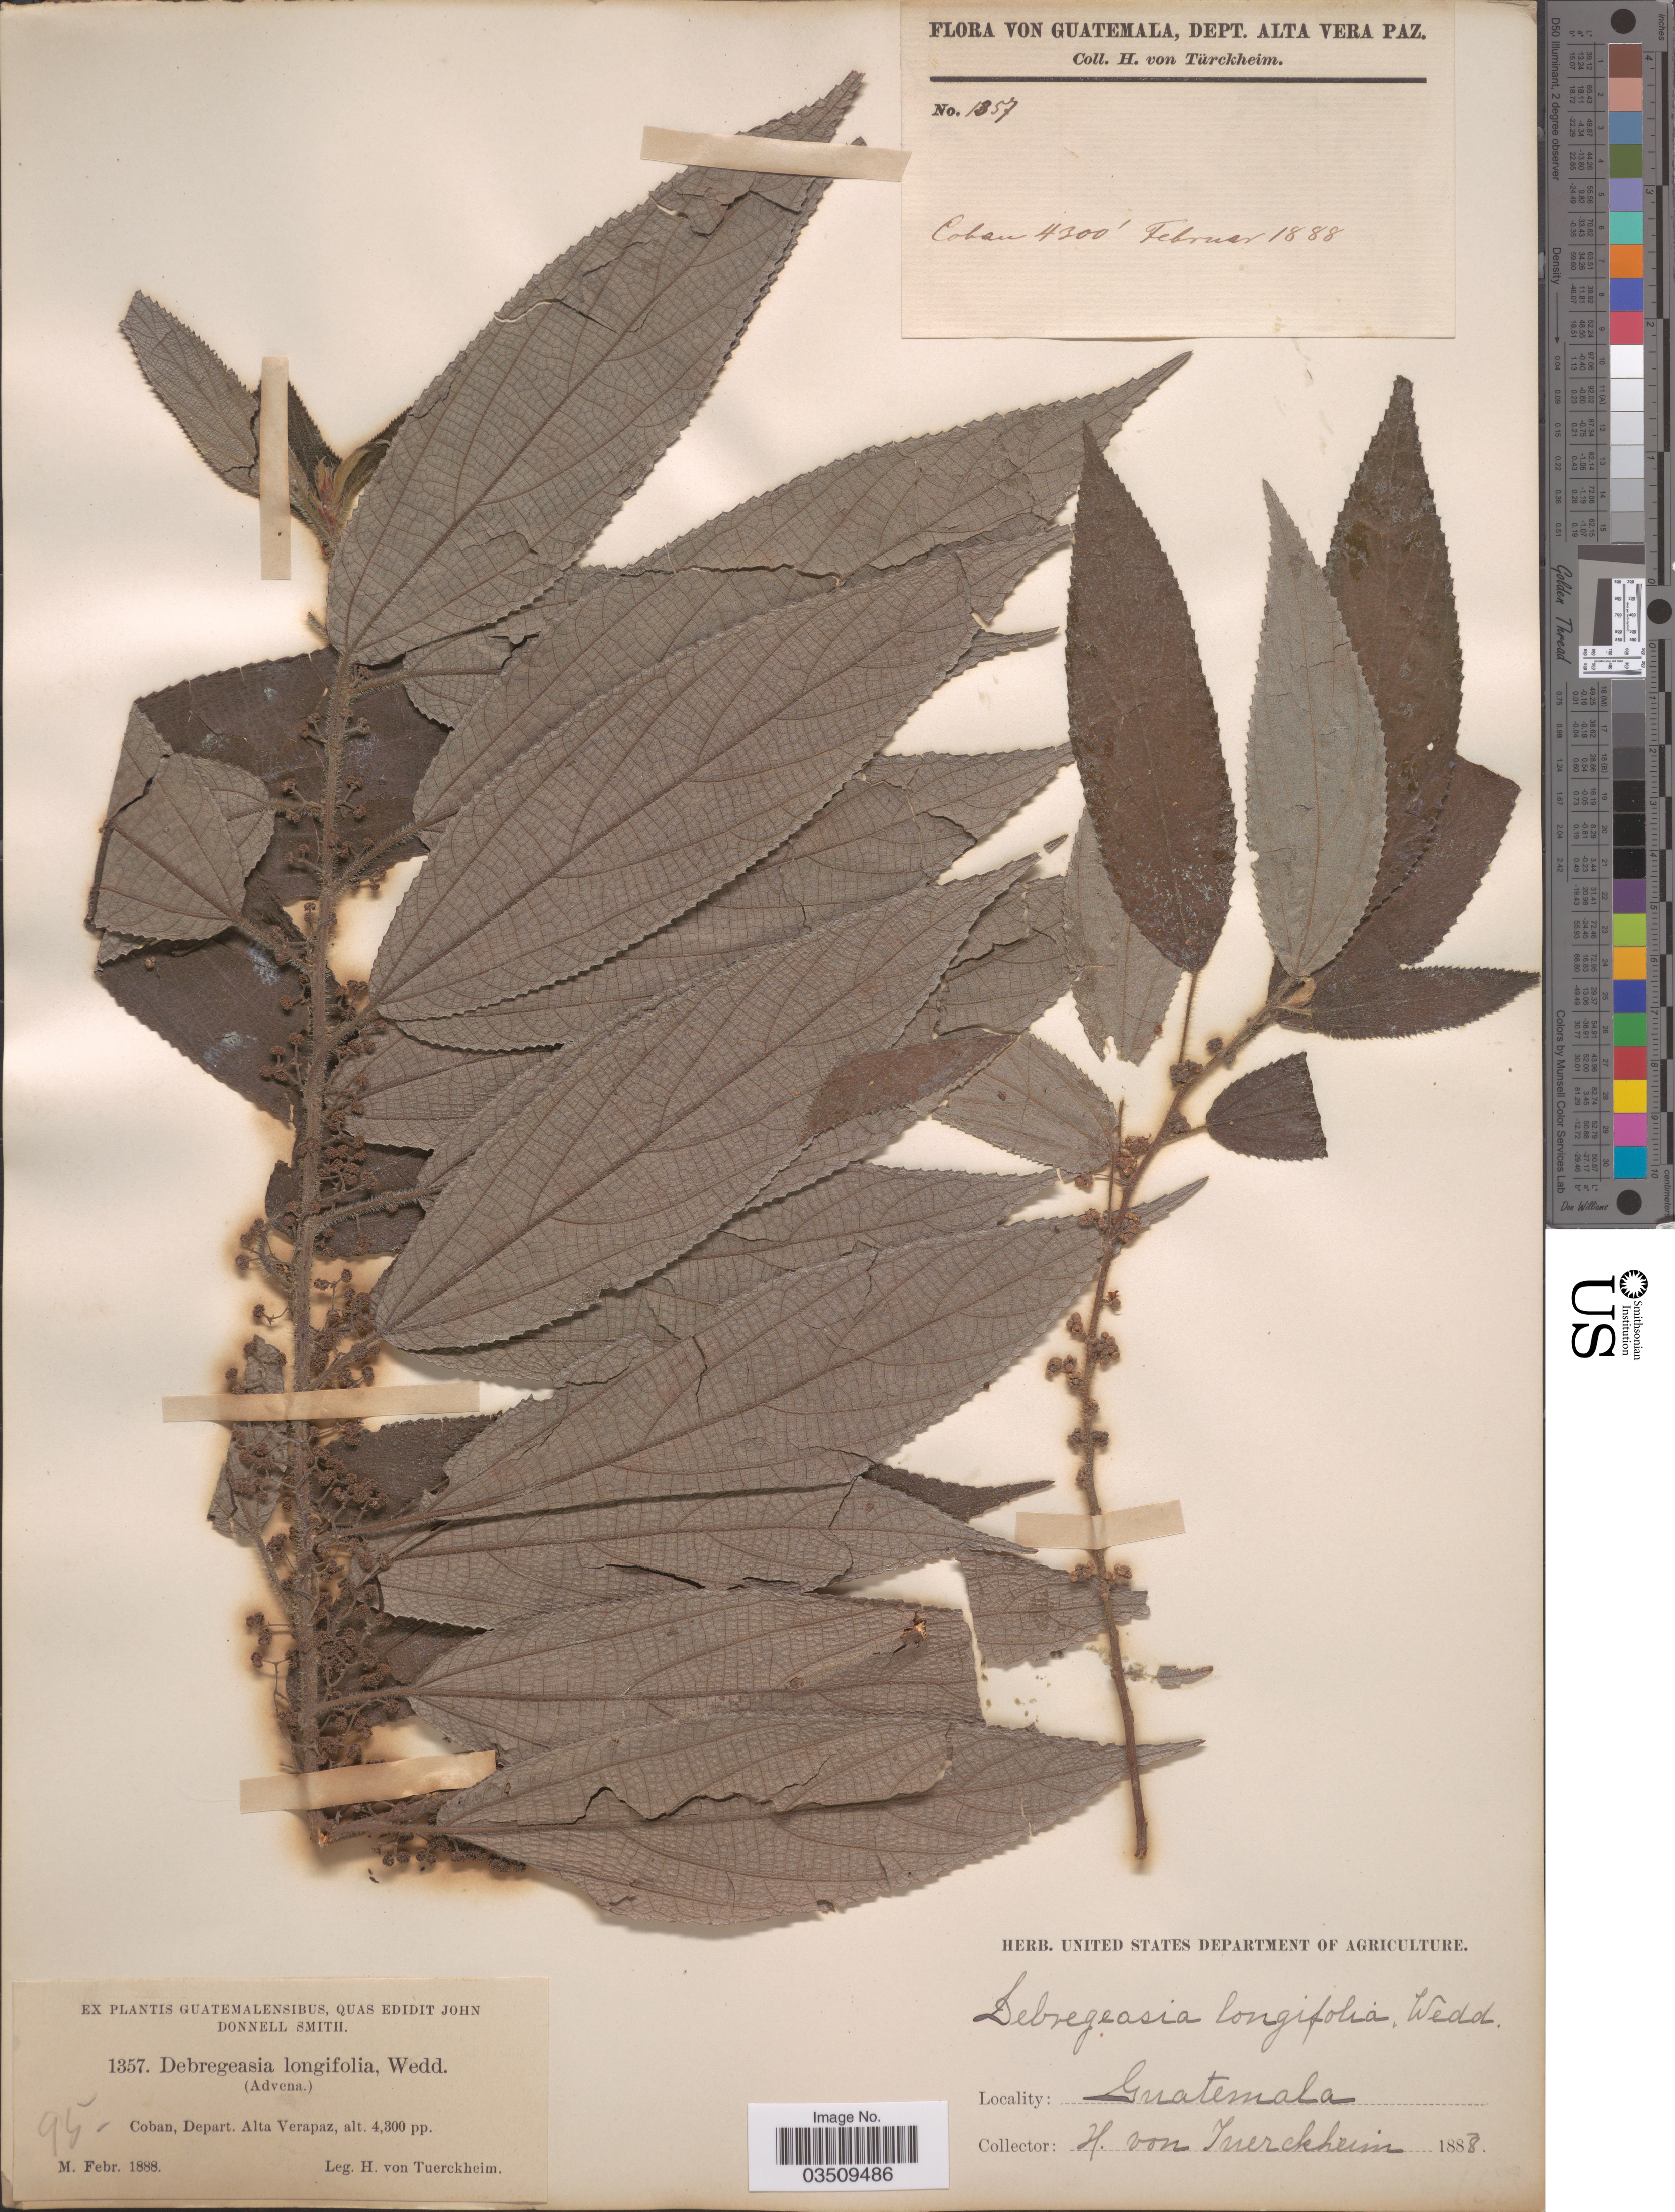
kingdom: Plantae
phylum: Tracheophyta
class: Magnoliopsida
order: Rosales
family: Urticaceae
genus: Debregeasia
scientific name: Debregeasia longifolia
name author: (Burm. f.) Wedd.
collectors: H. von Türckheim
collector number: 1357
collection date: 1888-02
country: Guatemala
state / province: Alta Verapaz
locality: Coban, Depart. Alta Verapaz.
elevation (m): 1311